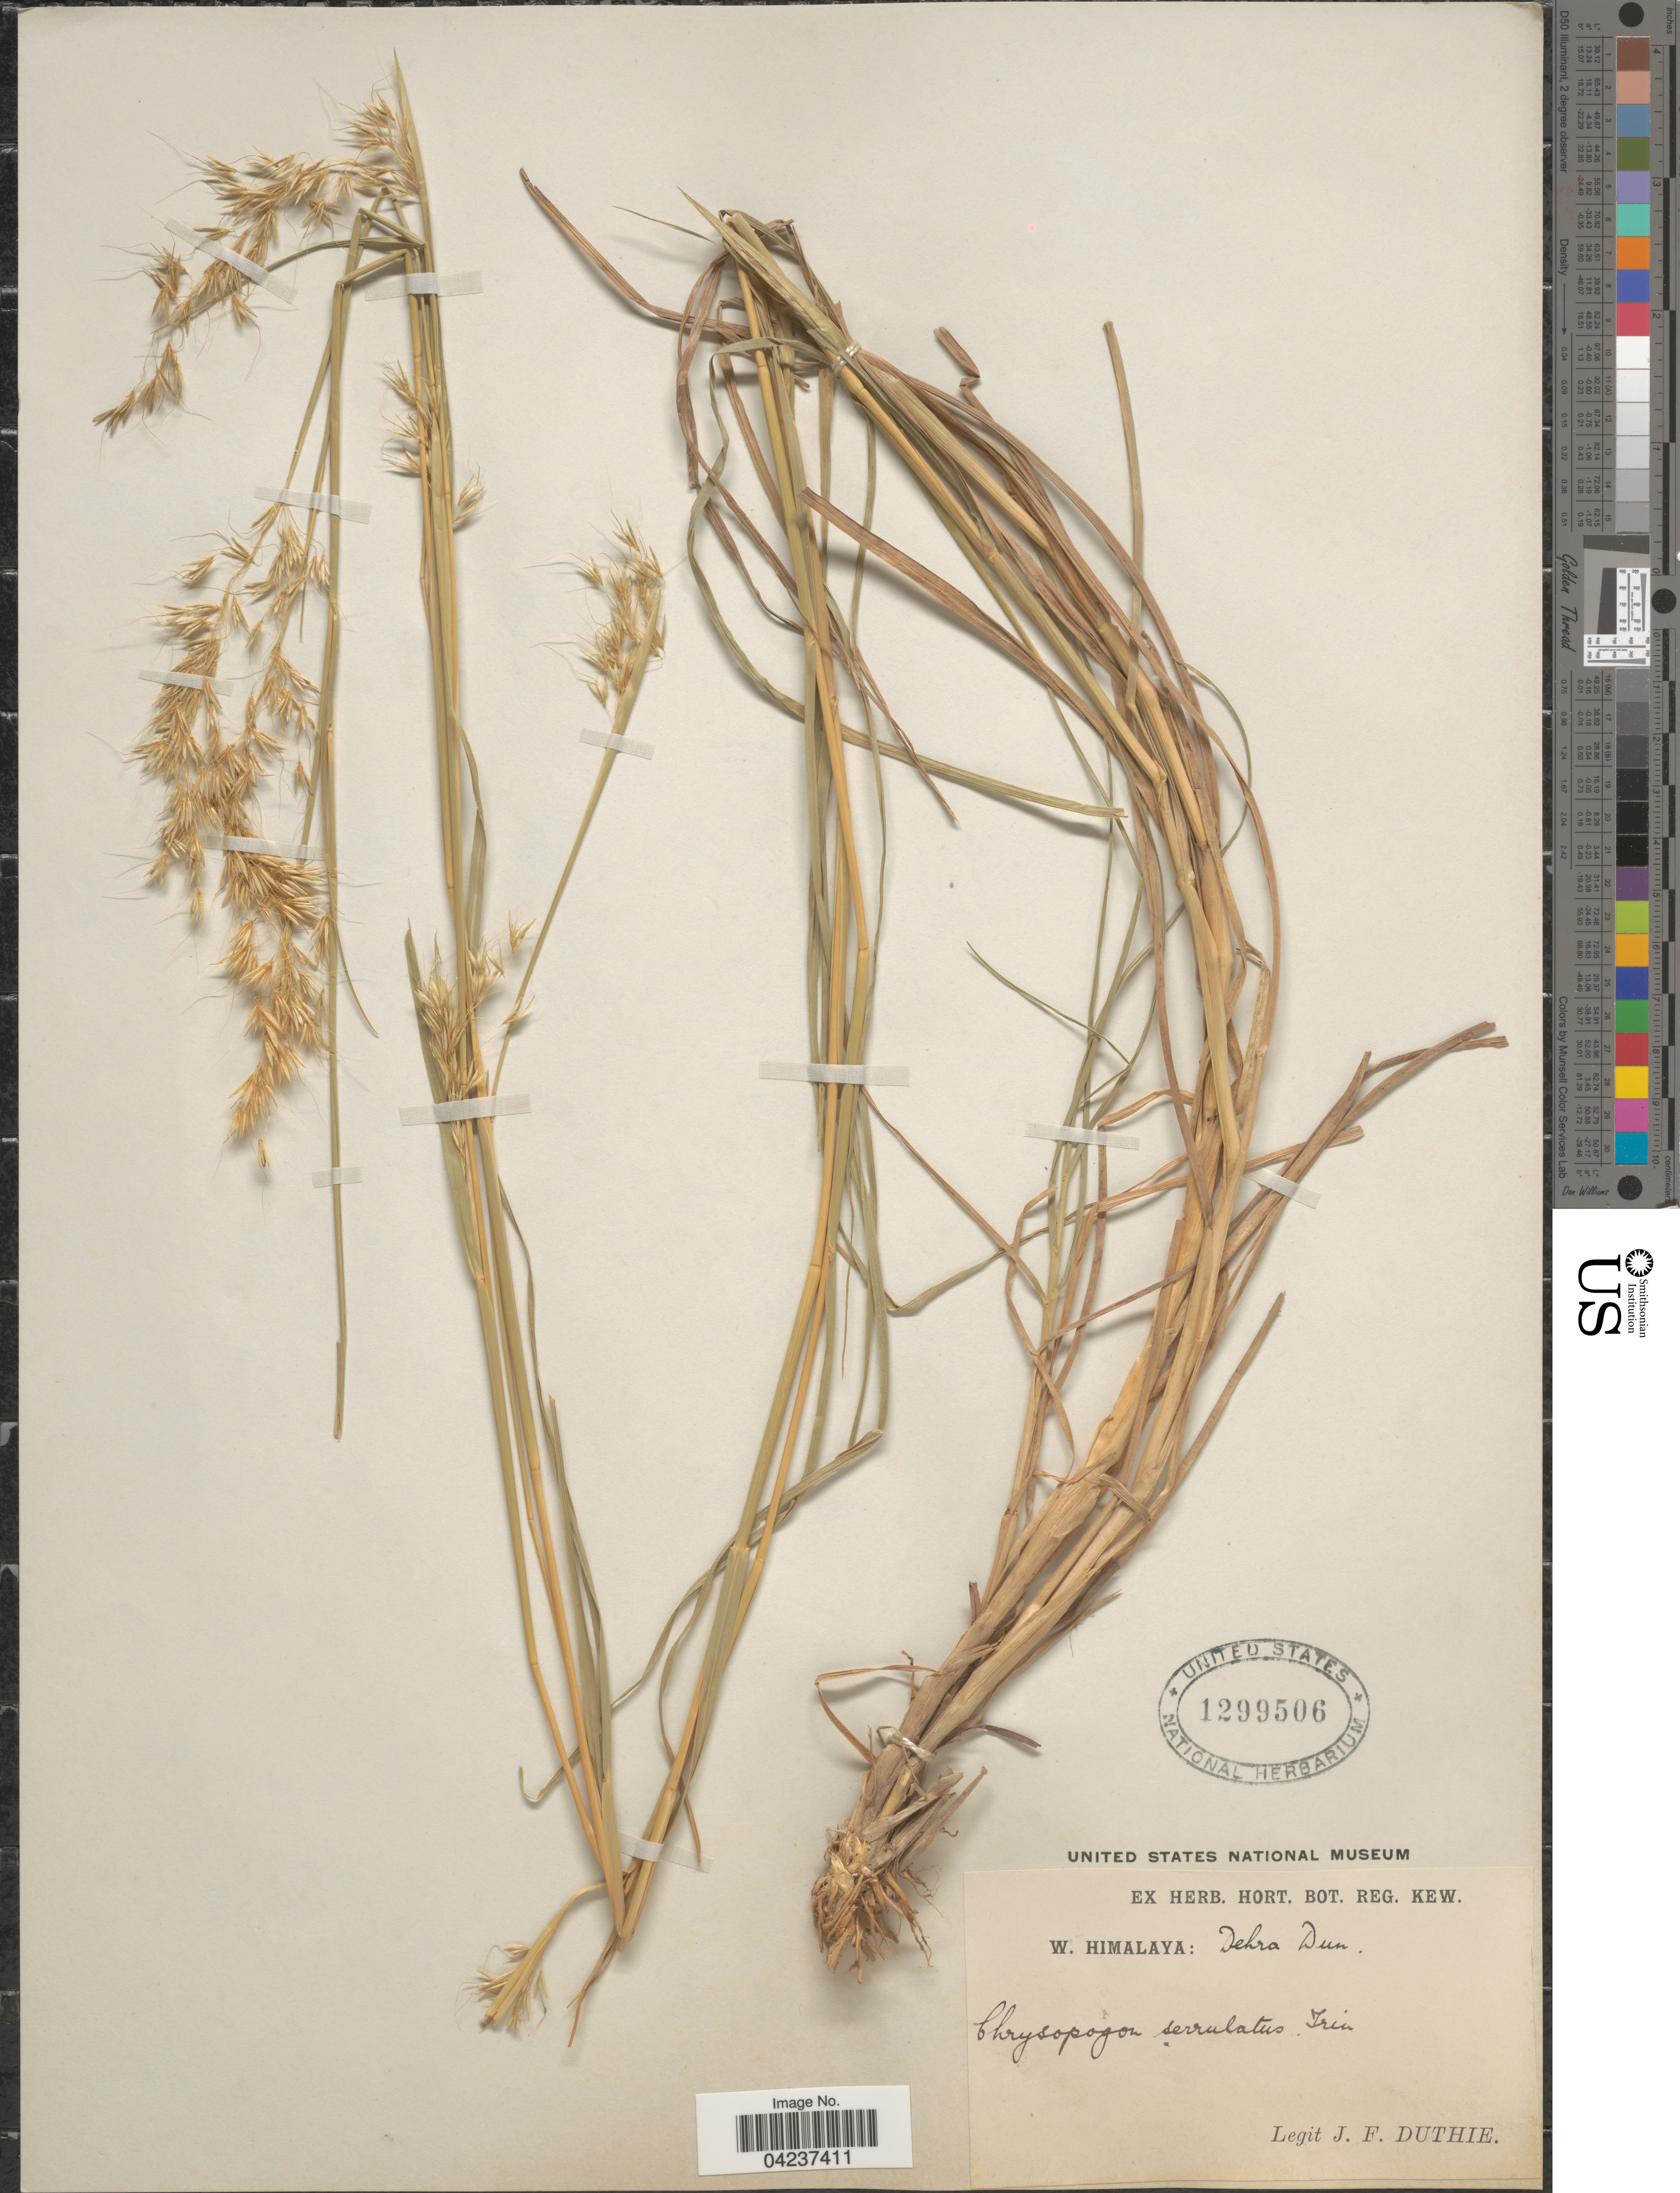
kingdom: Plantae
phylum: Tracheophyta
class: Liliopsida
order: Poales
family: Poaceae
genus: Chrysopogon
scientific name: Chrysopogon serrulatus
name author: Trin.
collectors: J. F. Duthie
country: India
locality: W. Himalaya: Dehra Dun.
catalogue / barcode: US 1299506